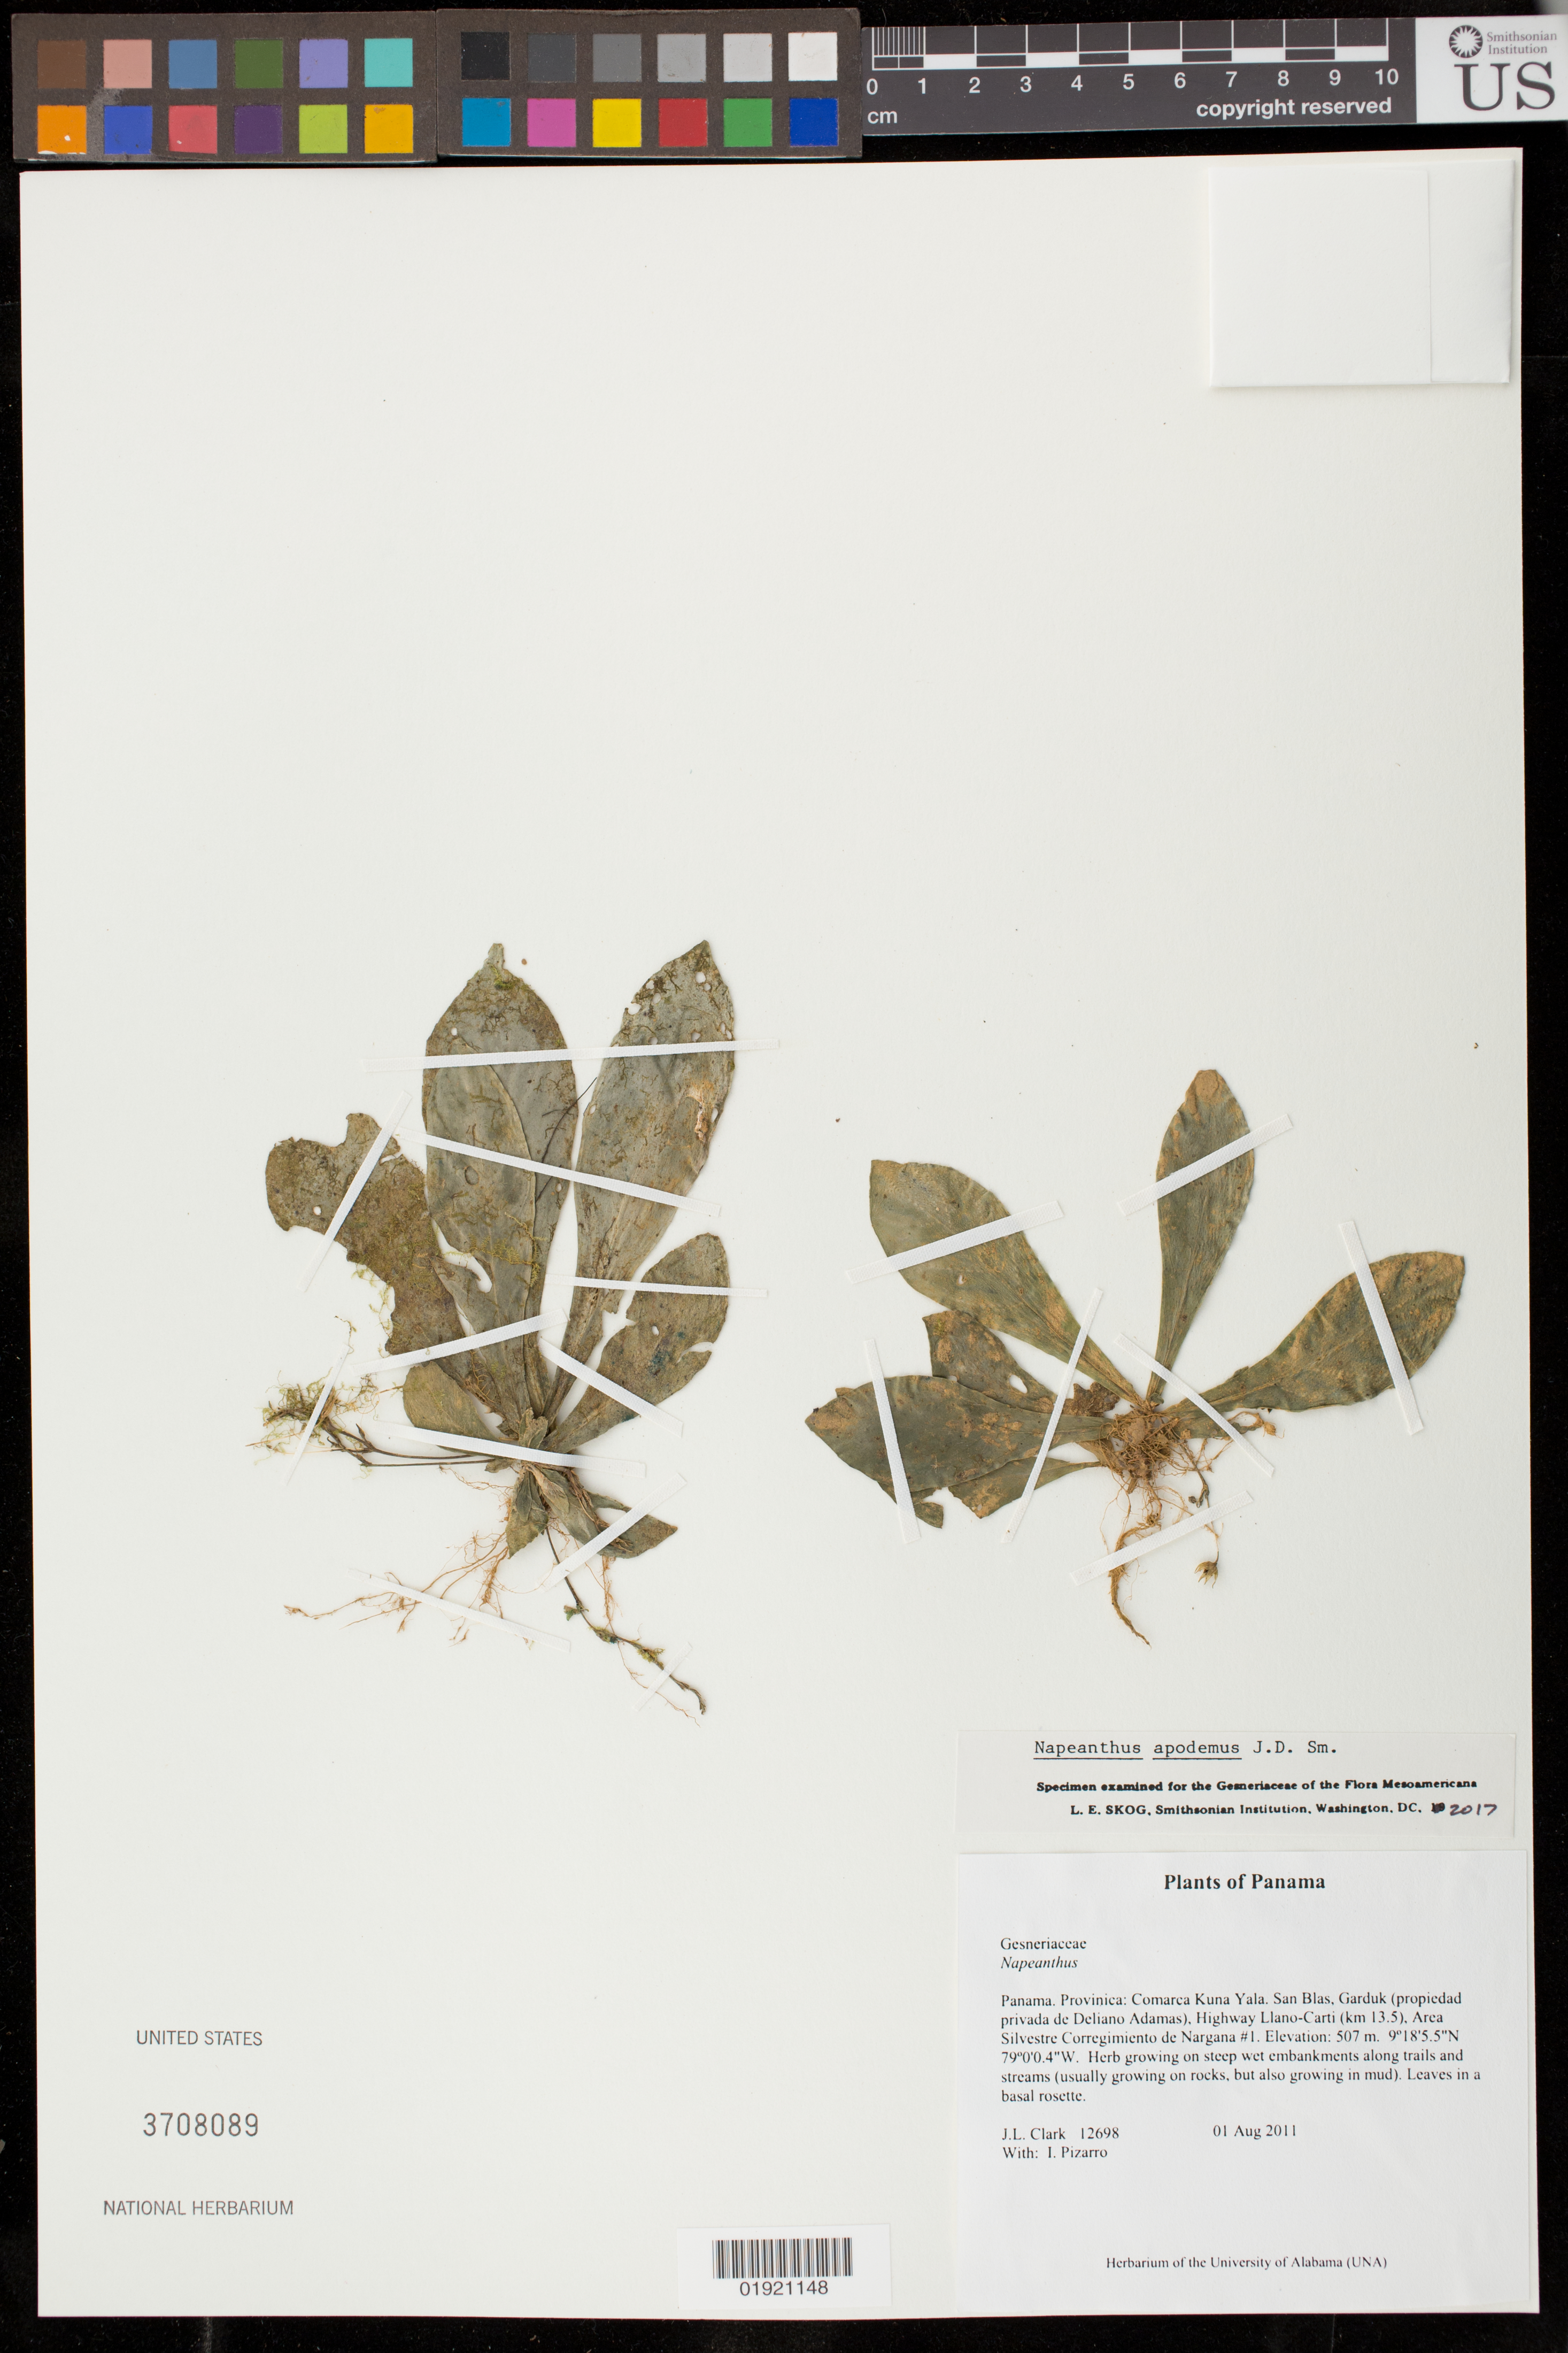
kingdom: Plantae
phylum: Tracheophyta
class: Magnoliopsida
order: Lamiales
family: Gesneriaceae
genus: Napeanthus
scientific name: Napeanthus apodemus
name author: Donn. Sm.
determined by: Skog, Laurence E.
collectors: J. L. Clark & I. Pizarro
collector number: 12698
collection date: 2011-08-01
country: Panama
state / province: Kuna Yala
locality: Provincia: Comarca Kuna Yala. San Blas, Garduk (propriedad privada de Deliano Adamas), Highway Llano-Carti (km 13.5). Area Silvestre Corregimiento de Nargana #1.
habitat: Herb growing on steep wet embankments along trails and streams (usually growing on rocks, but also growing in mud).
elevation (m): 507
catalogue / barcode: US 3708089